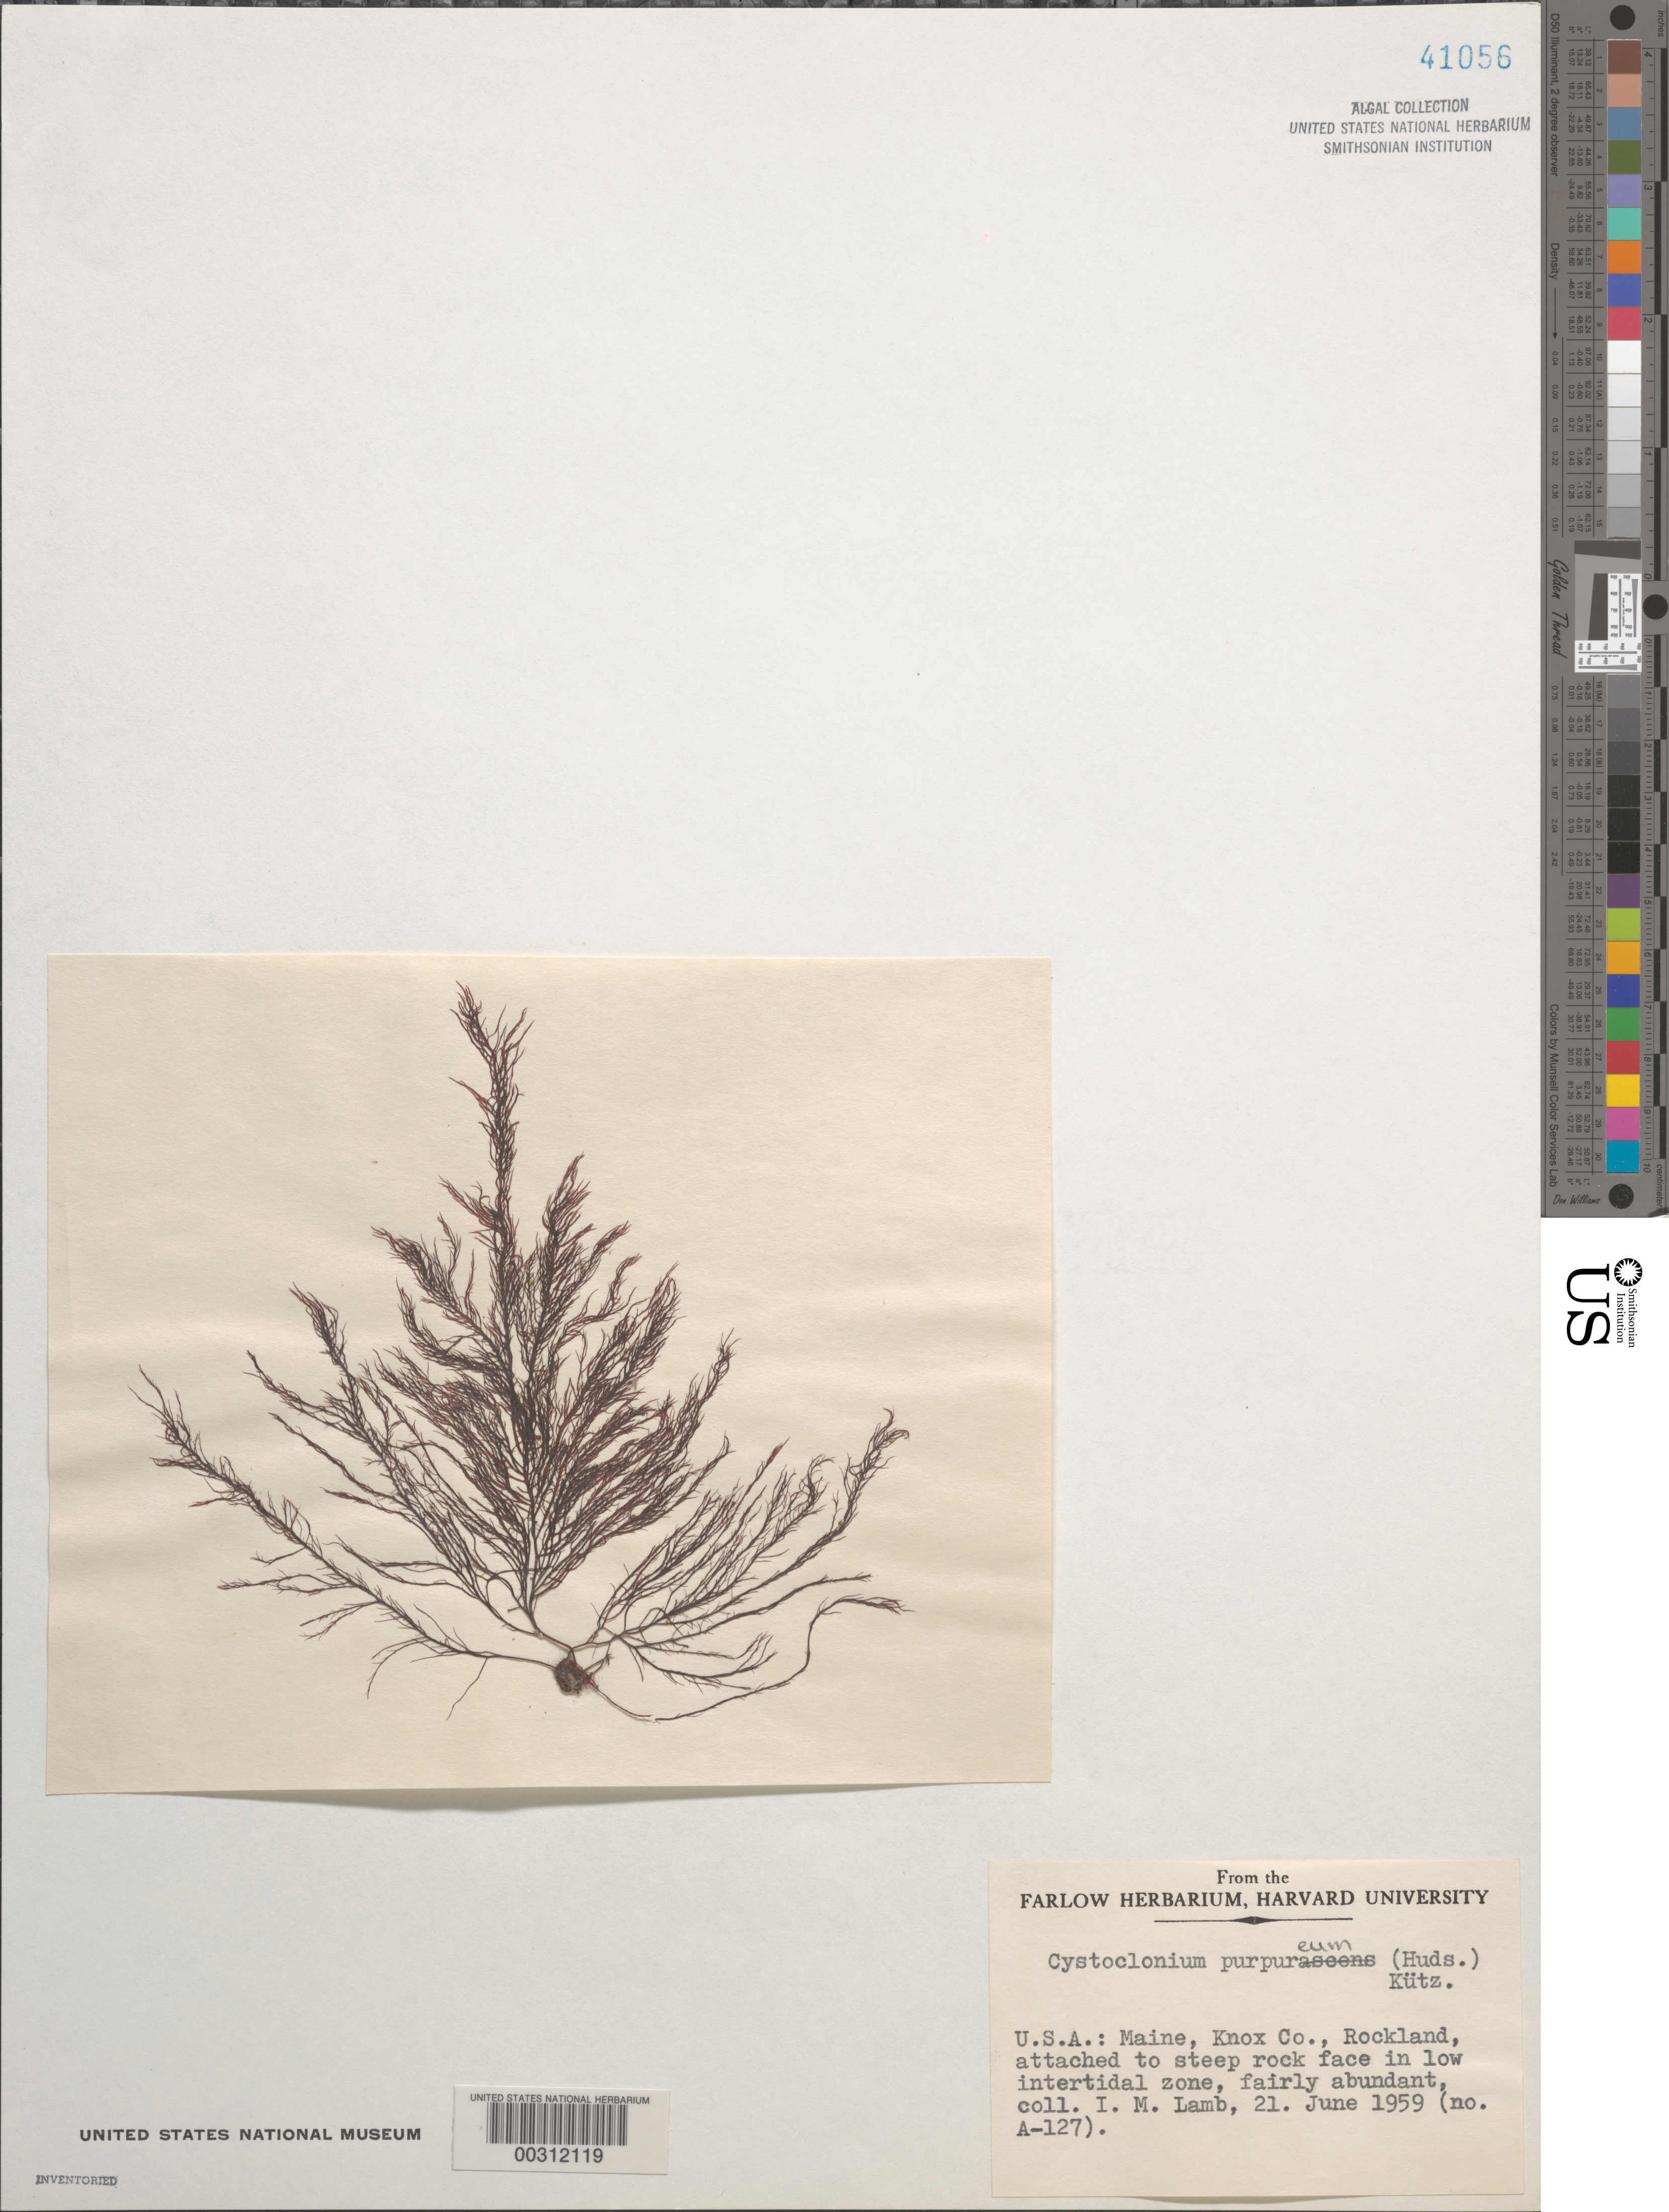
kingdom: Plantae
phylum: Rhodophyta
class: Florideophyceae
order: Gigartinales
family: Cystocloniaceae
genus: Cystoclonium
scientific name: Cystoclonium purpureum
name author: (Huds.) Batters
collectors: I. M. Lamb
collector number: A-127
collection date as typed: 21 Jun 1959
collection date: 1959-06-21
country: United States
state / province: Maine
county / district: Knox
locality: Rockland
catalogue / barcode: US 41056